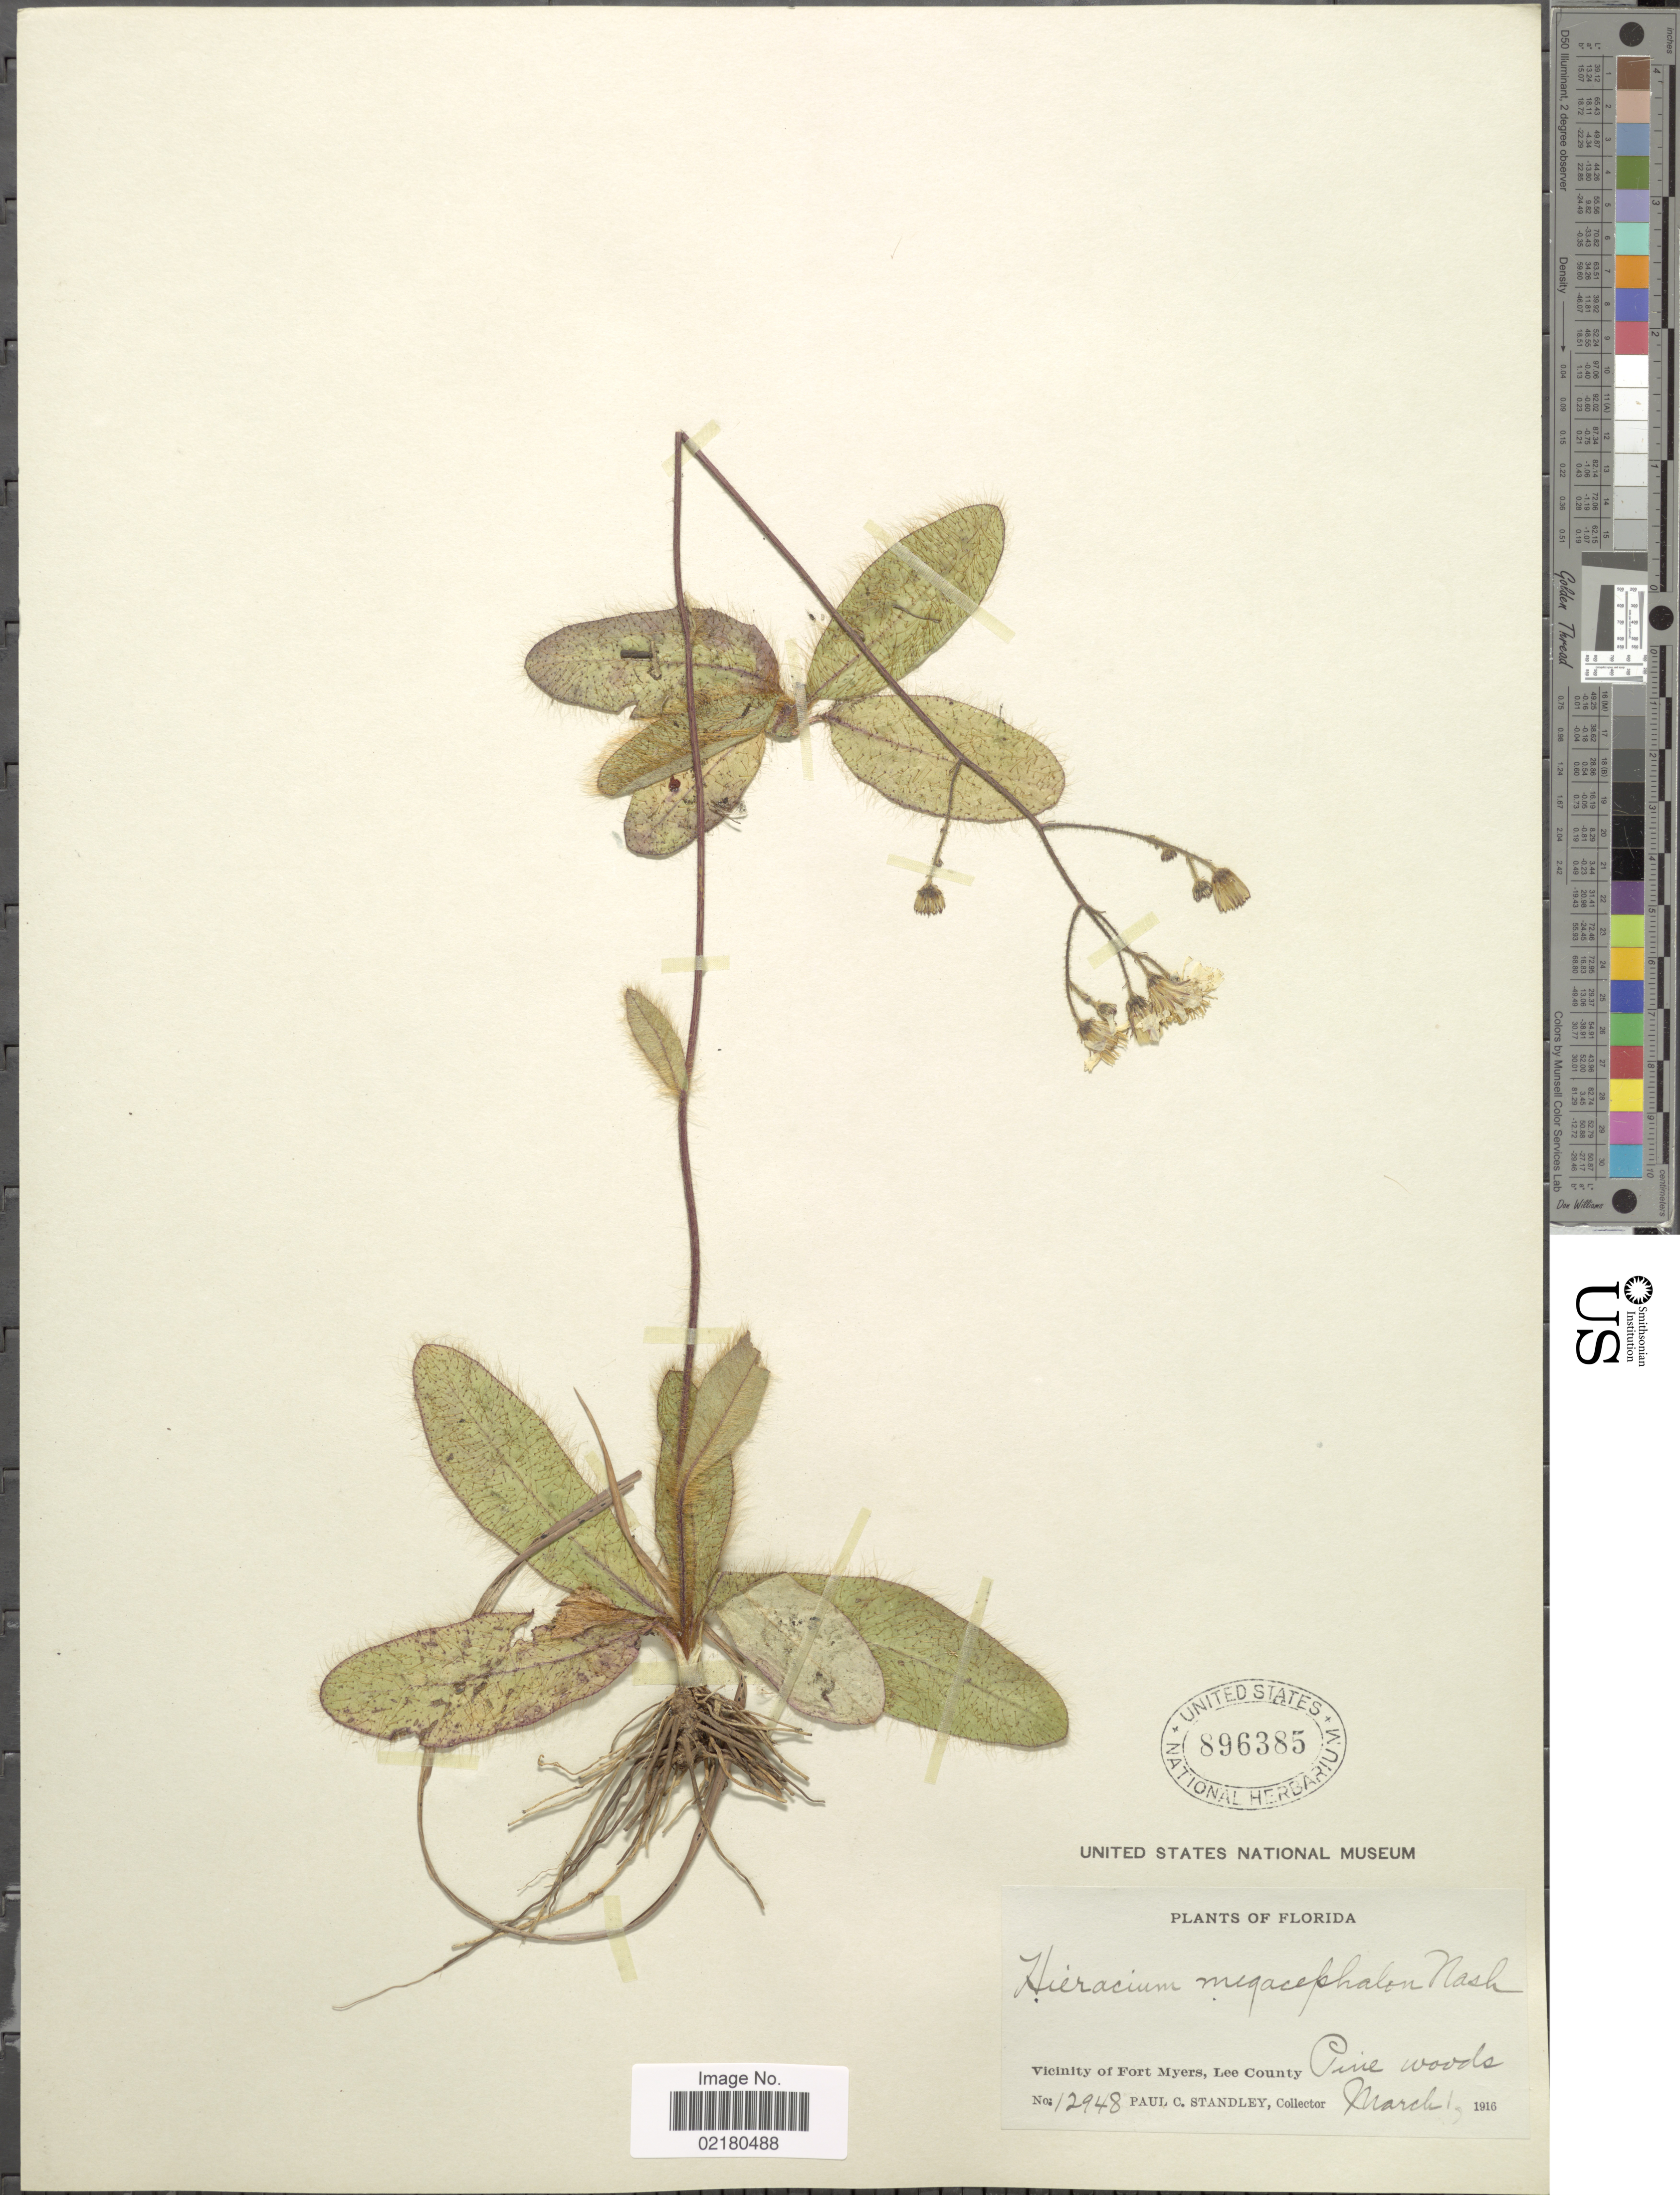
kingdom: Plantae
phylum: Tracheophyta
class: Magnoliopsida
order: Asterales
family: Asteraceae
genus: Hieracium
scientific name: Hieracium megacephalon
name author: Nash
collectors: P. C. Standley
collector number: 12948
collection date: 1916-03-01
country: United States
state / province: Florida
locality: Vicinity of Ford Myers, Lee County Pine Woods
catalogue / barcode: US 896385